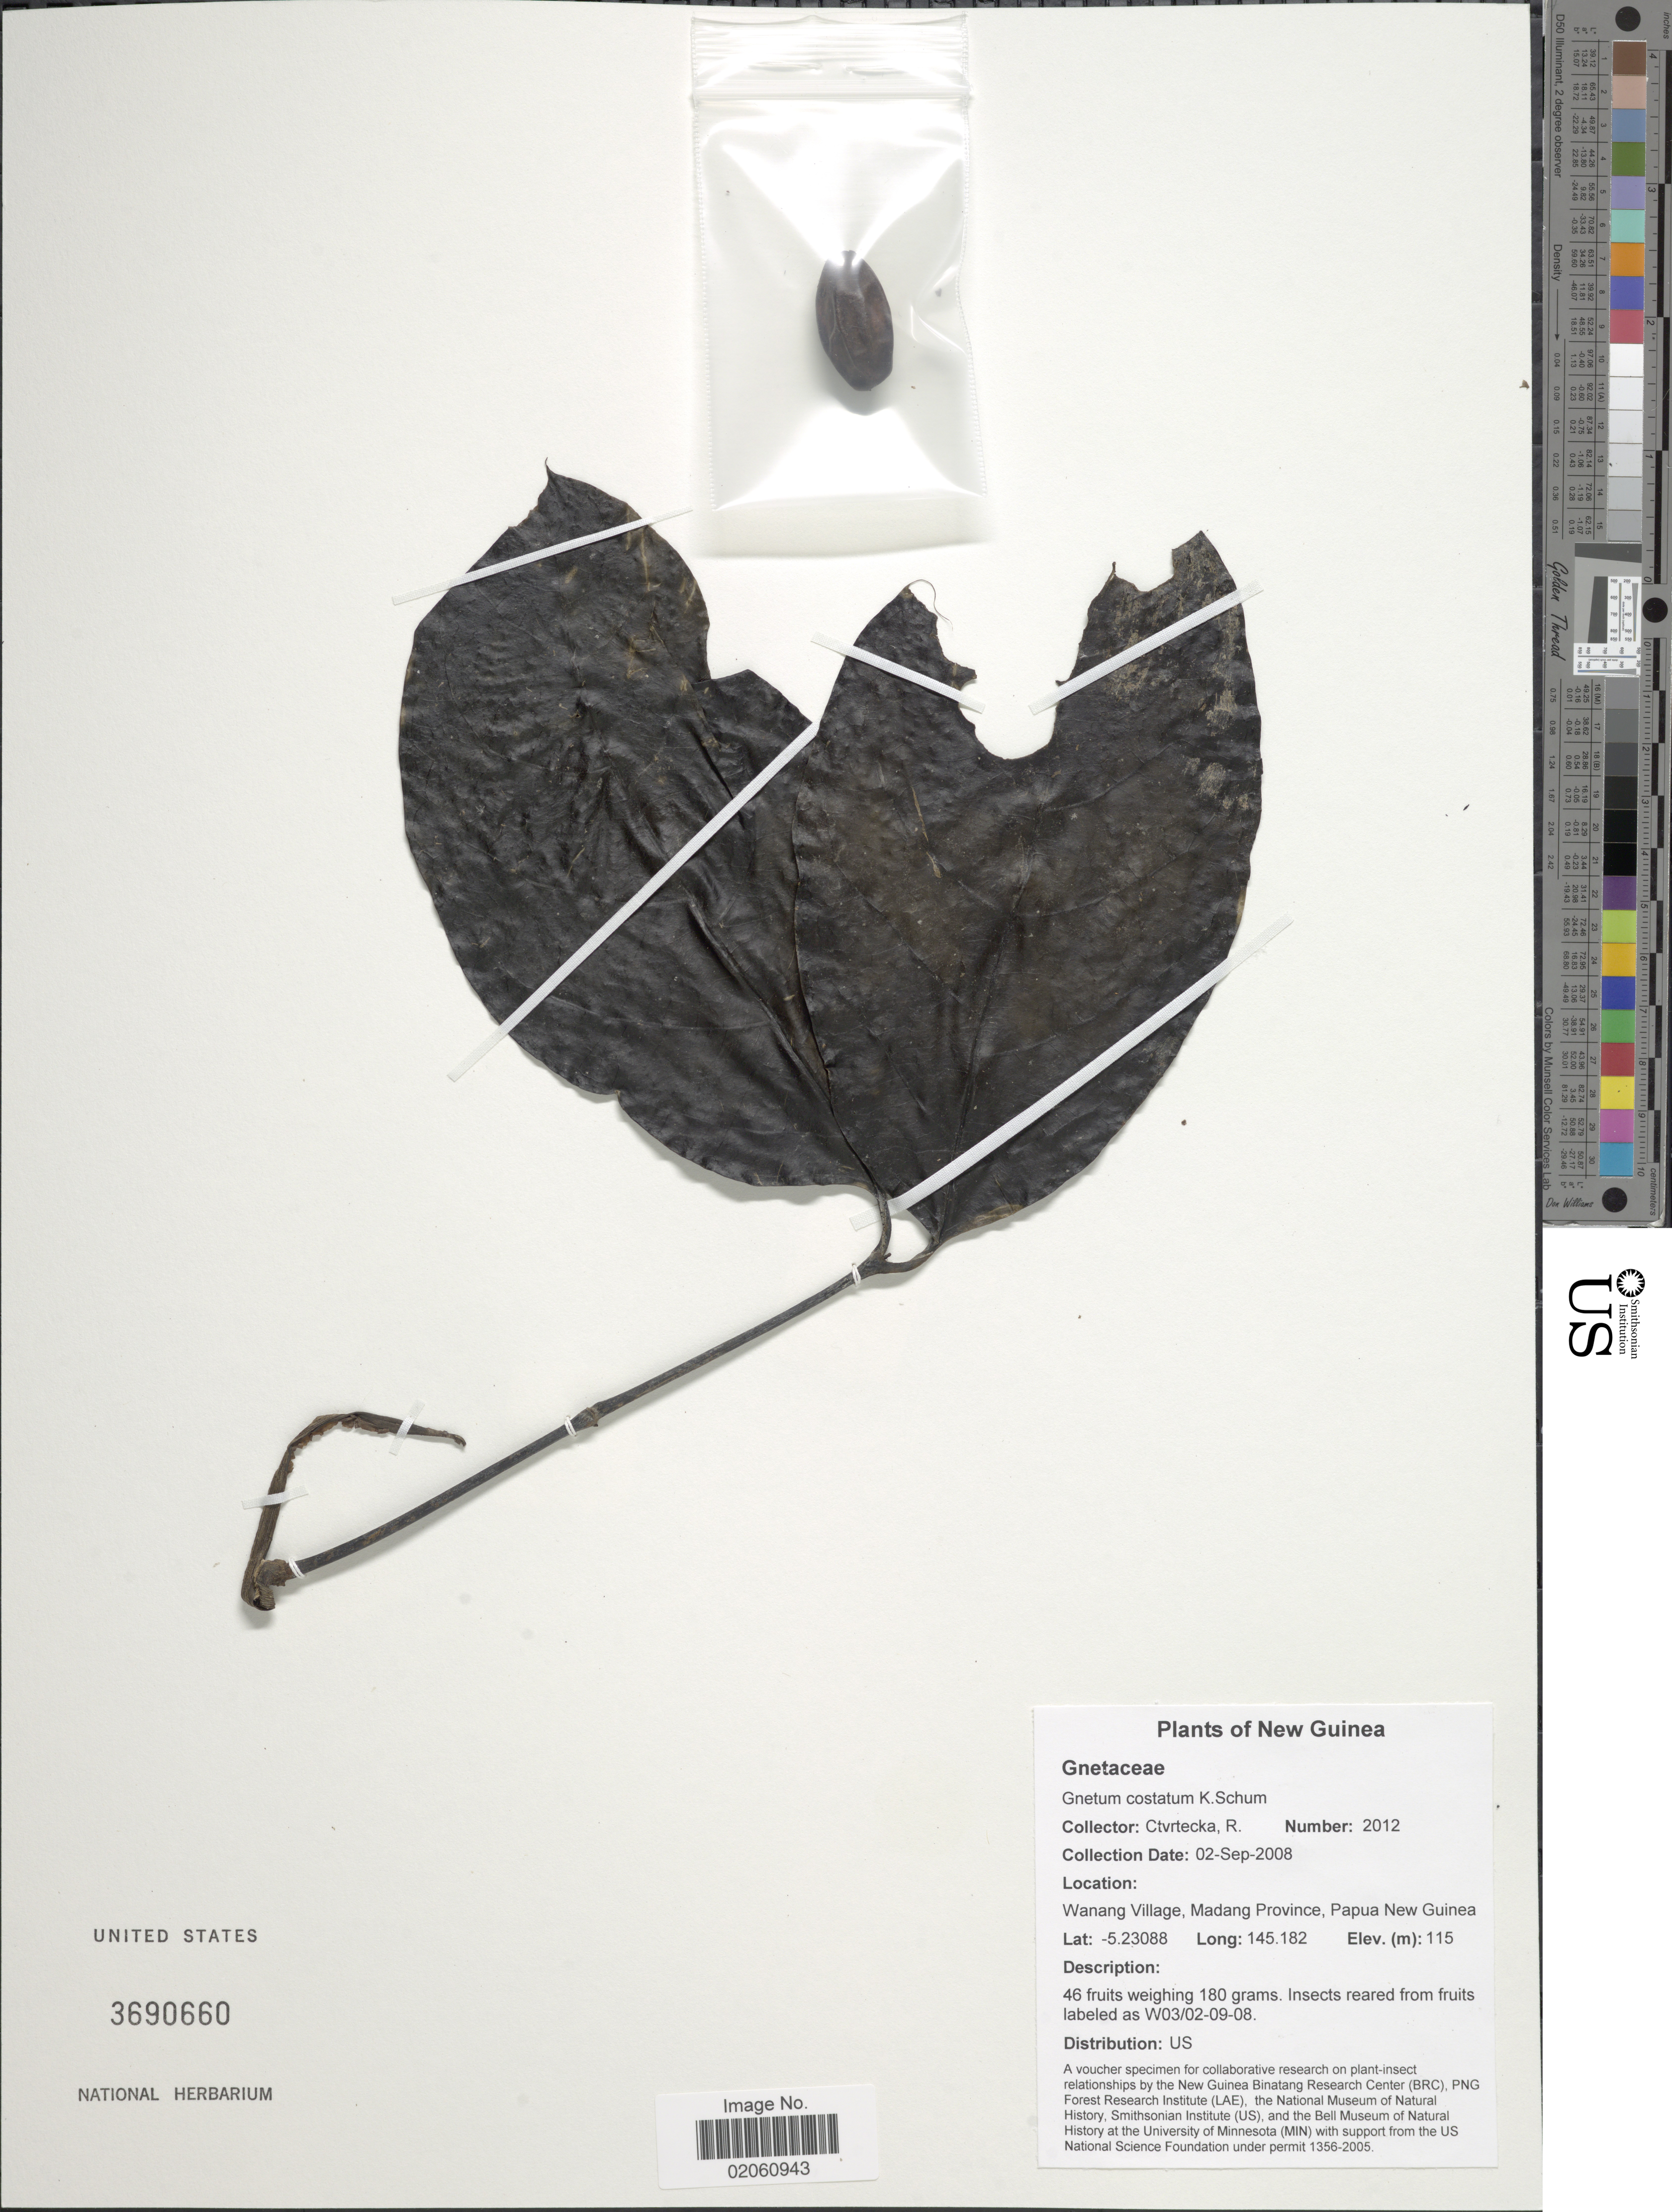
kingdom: Plantae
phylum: Tracheophyta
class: Gnetopsida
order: Gnetales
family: Gnetaceae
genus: Gnetum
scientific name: Gnetum costatum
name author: K. Schum.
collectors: R. Ctvrtecka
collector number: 2012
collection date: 2008-09-02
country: Papua New Guinea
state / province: Madang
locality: New Guinea, Wanang Village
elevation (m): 115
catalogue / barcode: US 3690660